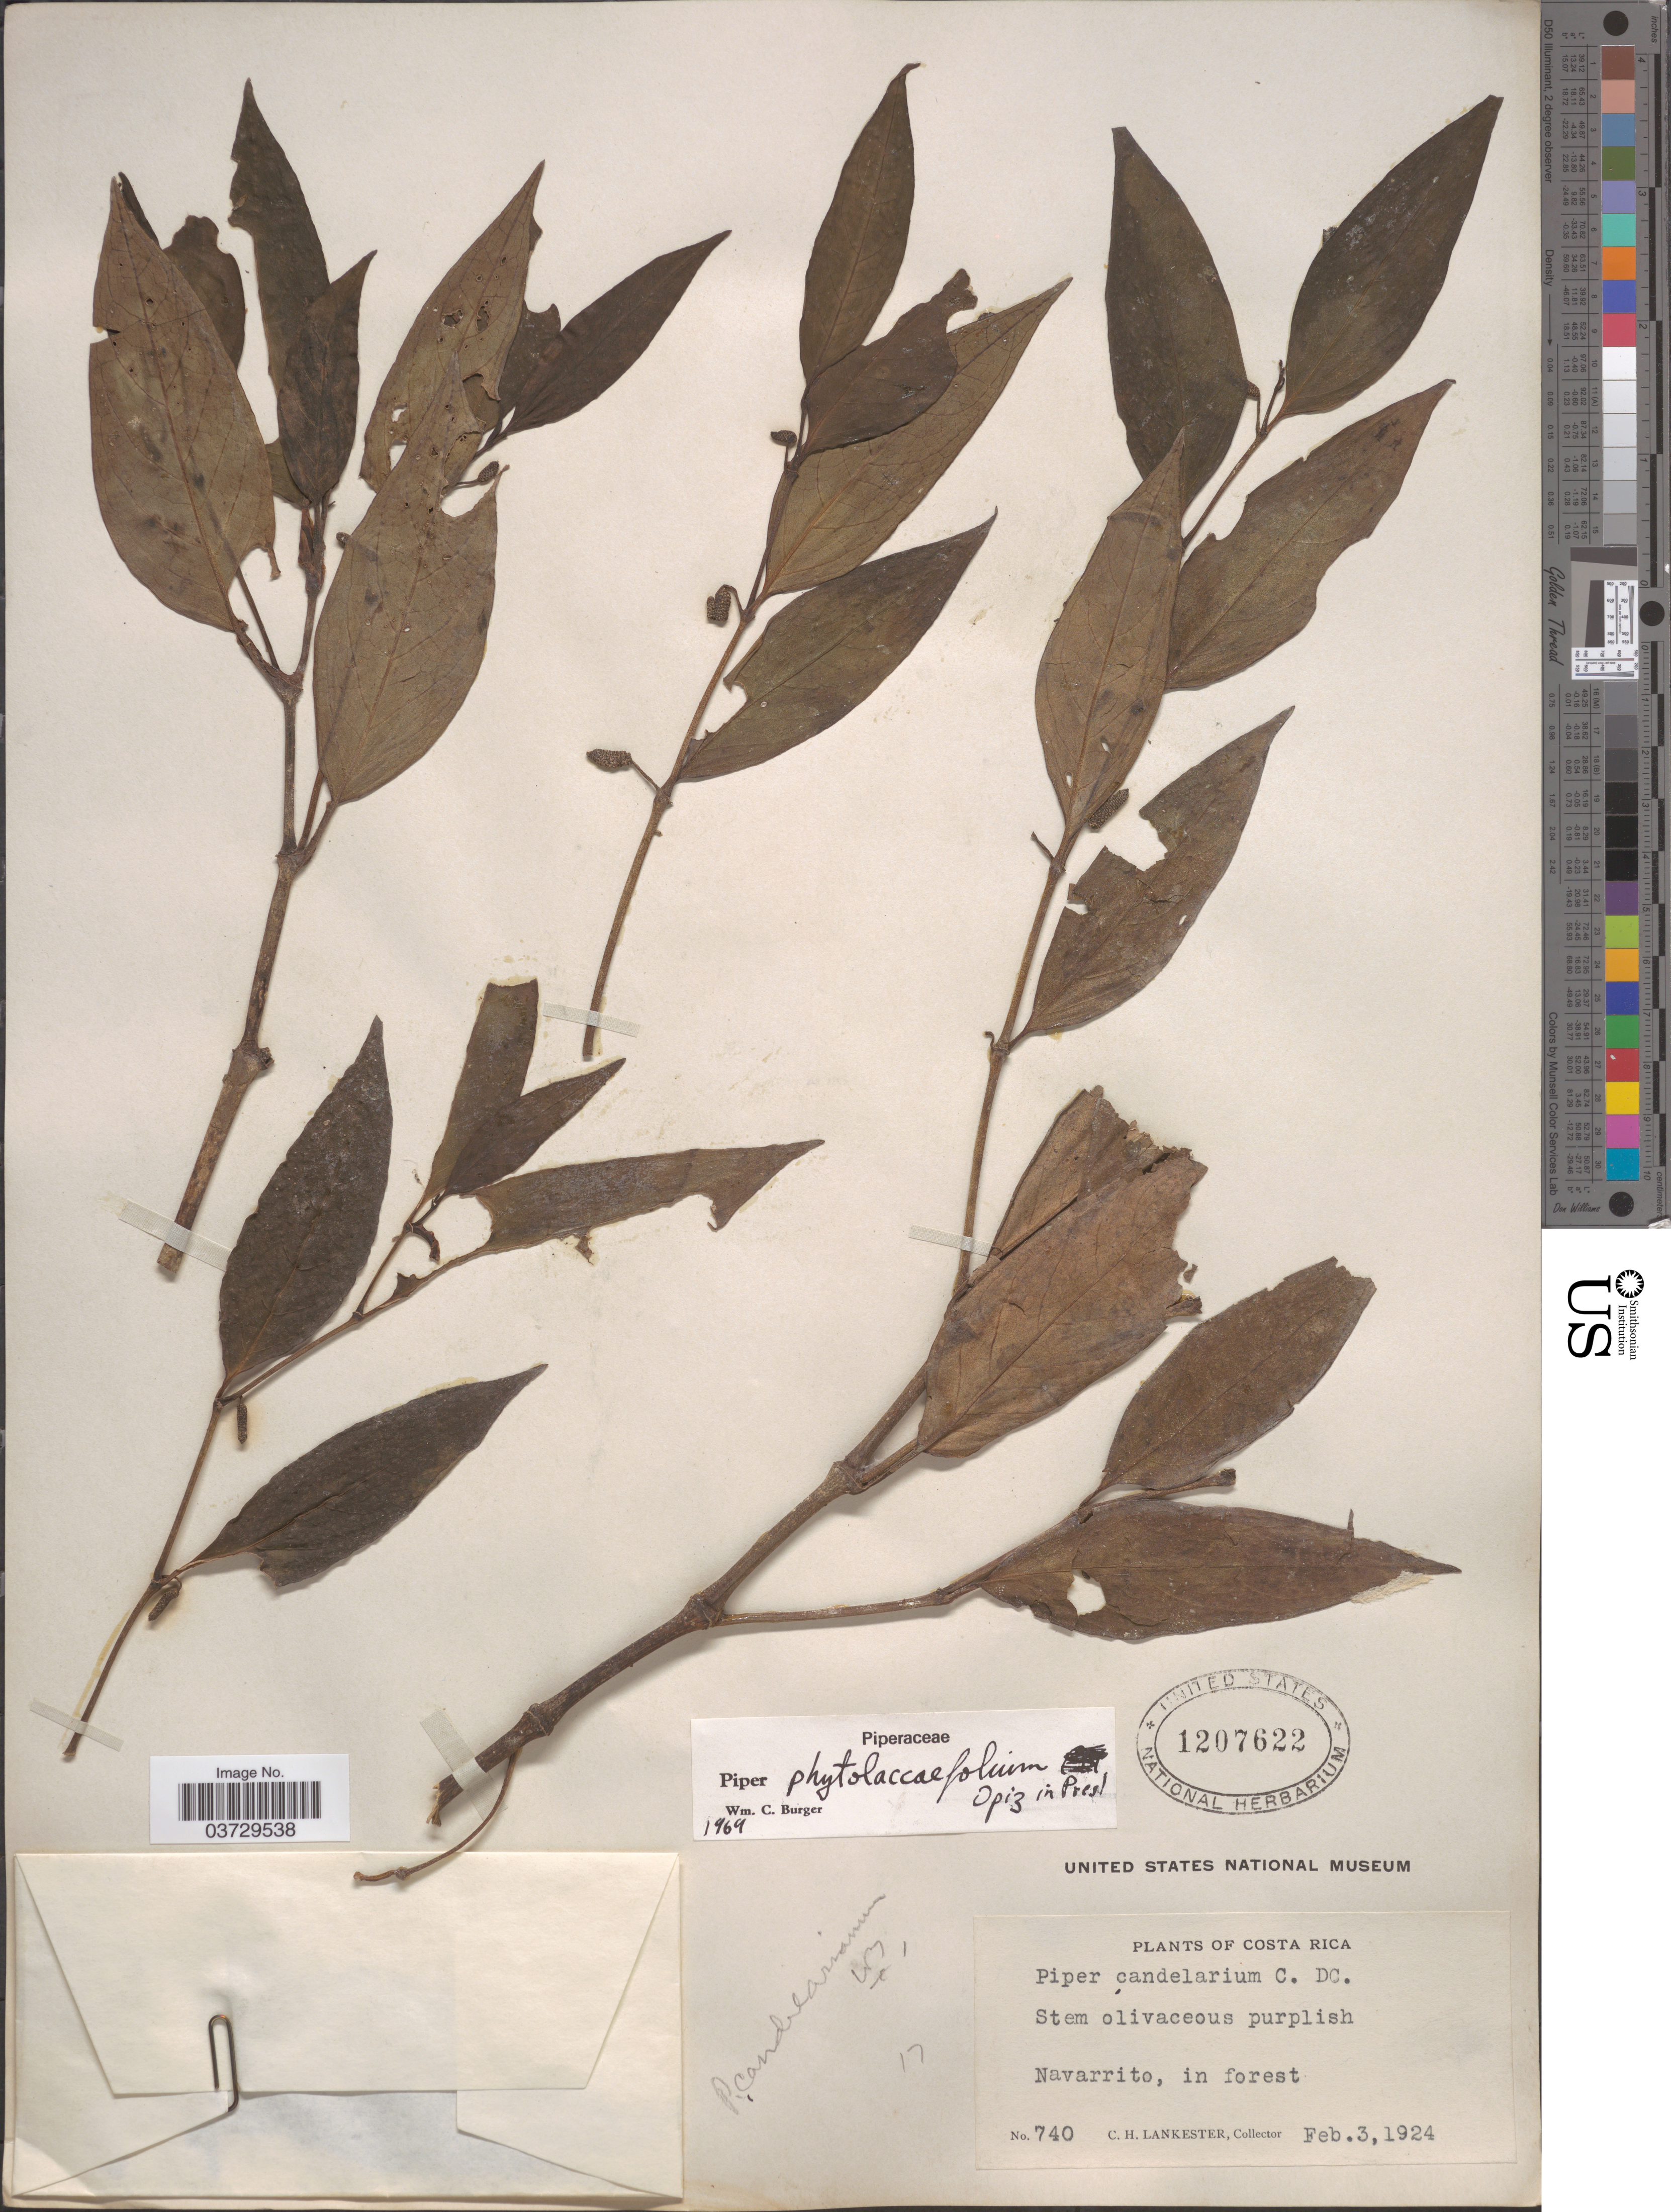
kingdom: Plantae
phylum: Tracheophyta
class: Magnoliopsida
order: Piperales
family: Piperaceae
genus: Piper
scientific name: Piper phytolaccifolium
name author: Opiz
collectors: C. H. Lankester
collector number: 740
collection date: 1924-02-03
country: Costa Rica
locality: Navarrito.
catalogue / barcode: US 1207622